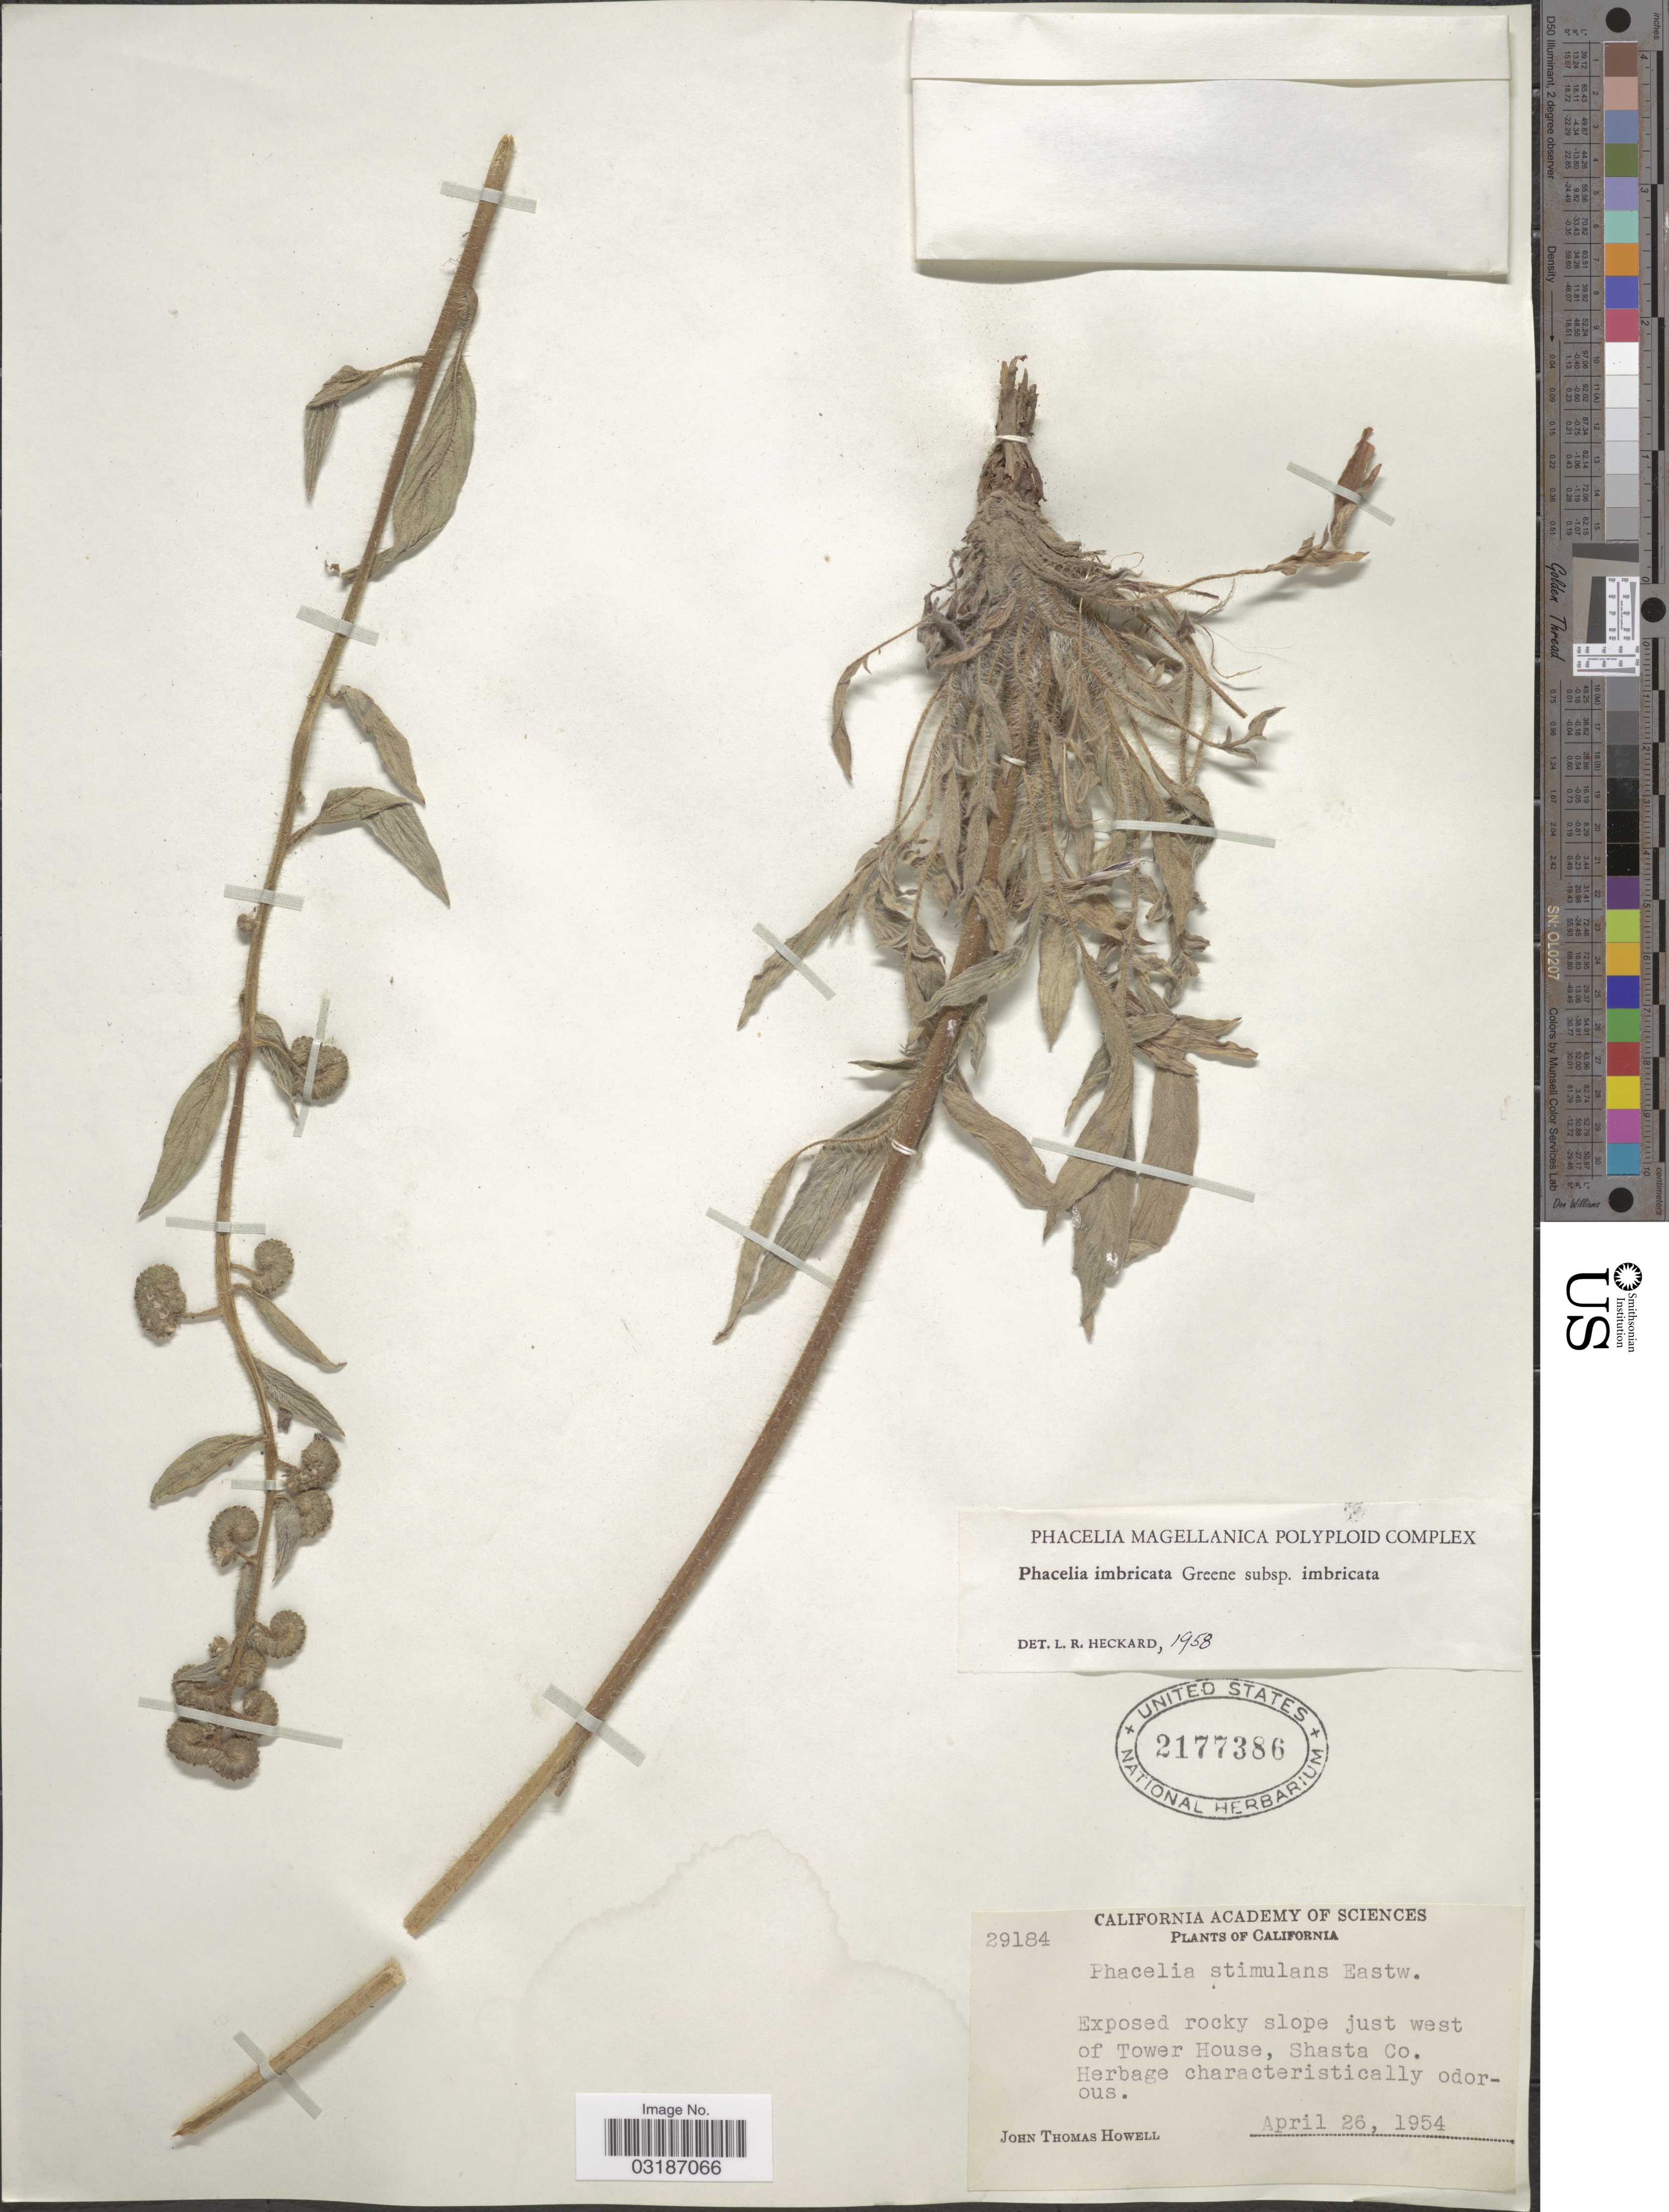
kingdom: Plantae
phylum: Tracheophyta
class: Magnoliopsida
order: Boraginales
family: Hydrophyllaceae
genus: Phacelia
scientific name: Phacelia imbricata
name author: Greene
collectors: J. T. Howell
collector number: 29184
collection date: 1954-04-26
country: United States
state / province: California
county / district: Shasta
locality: Exposed rocky slope just west of Tower House, Shasta Co.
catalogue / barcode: US 2177386